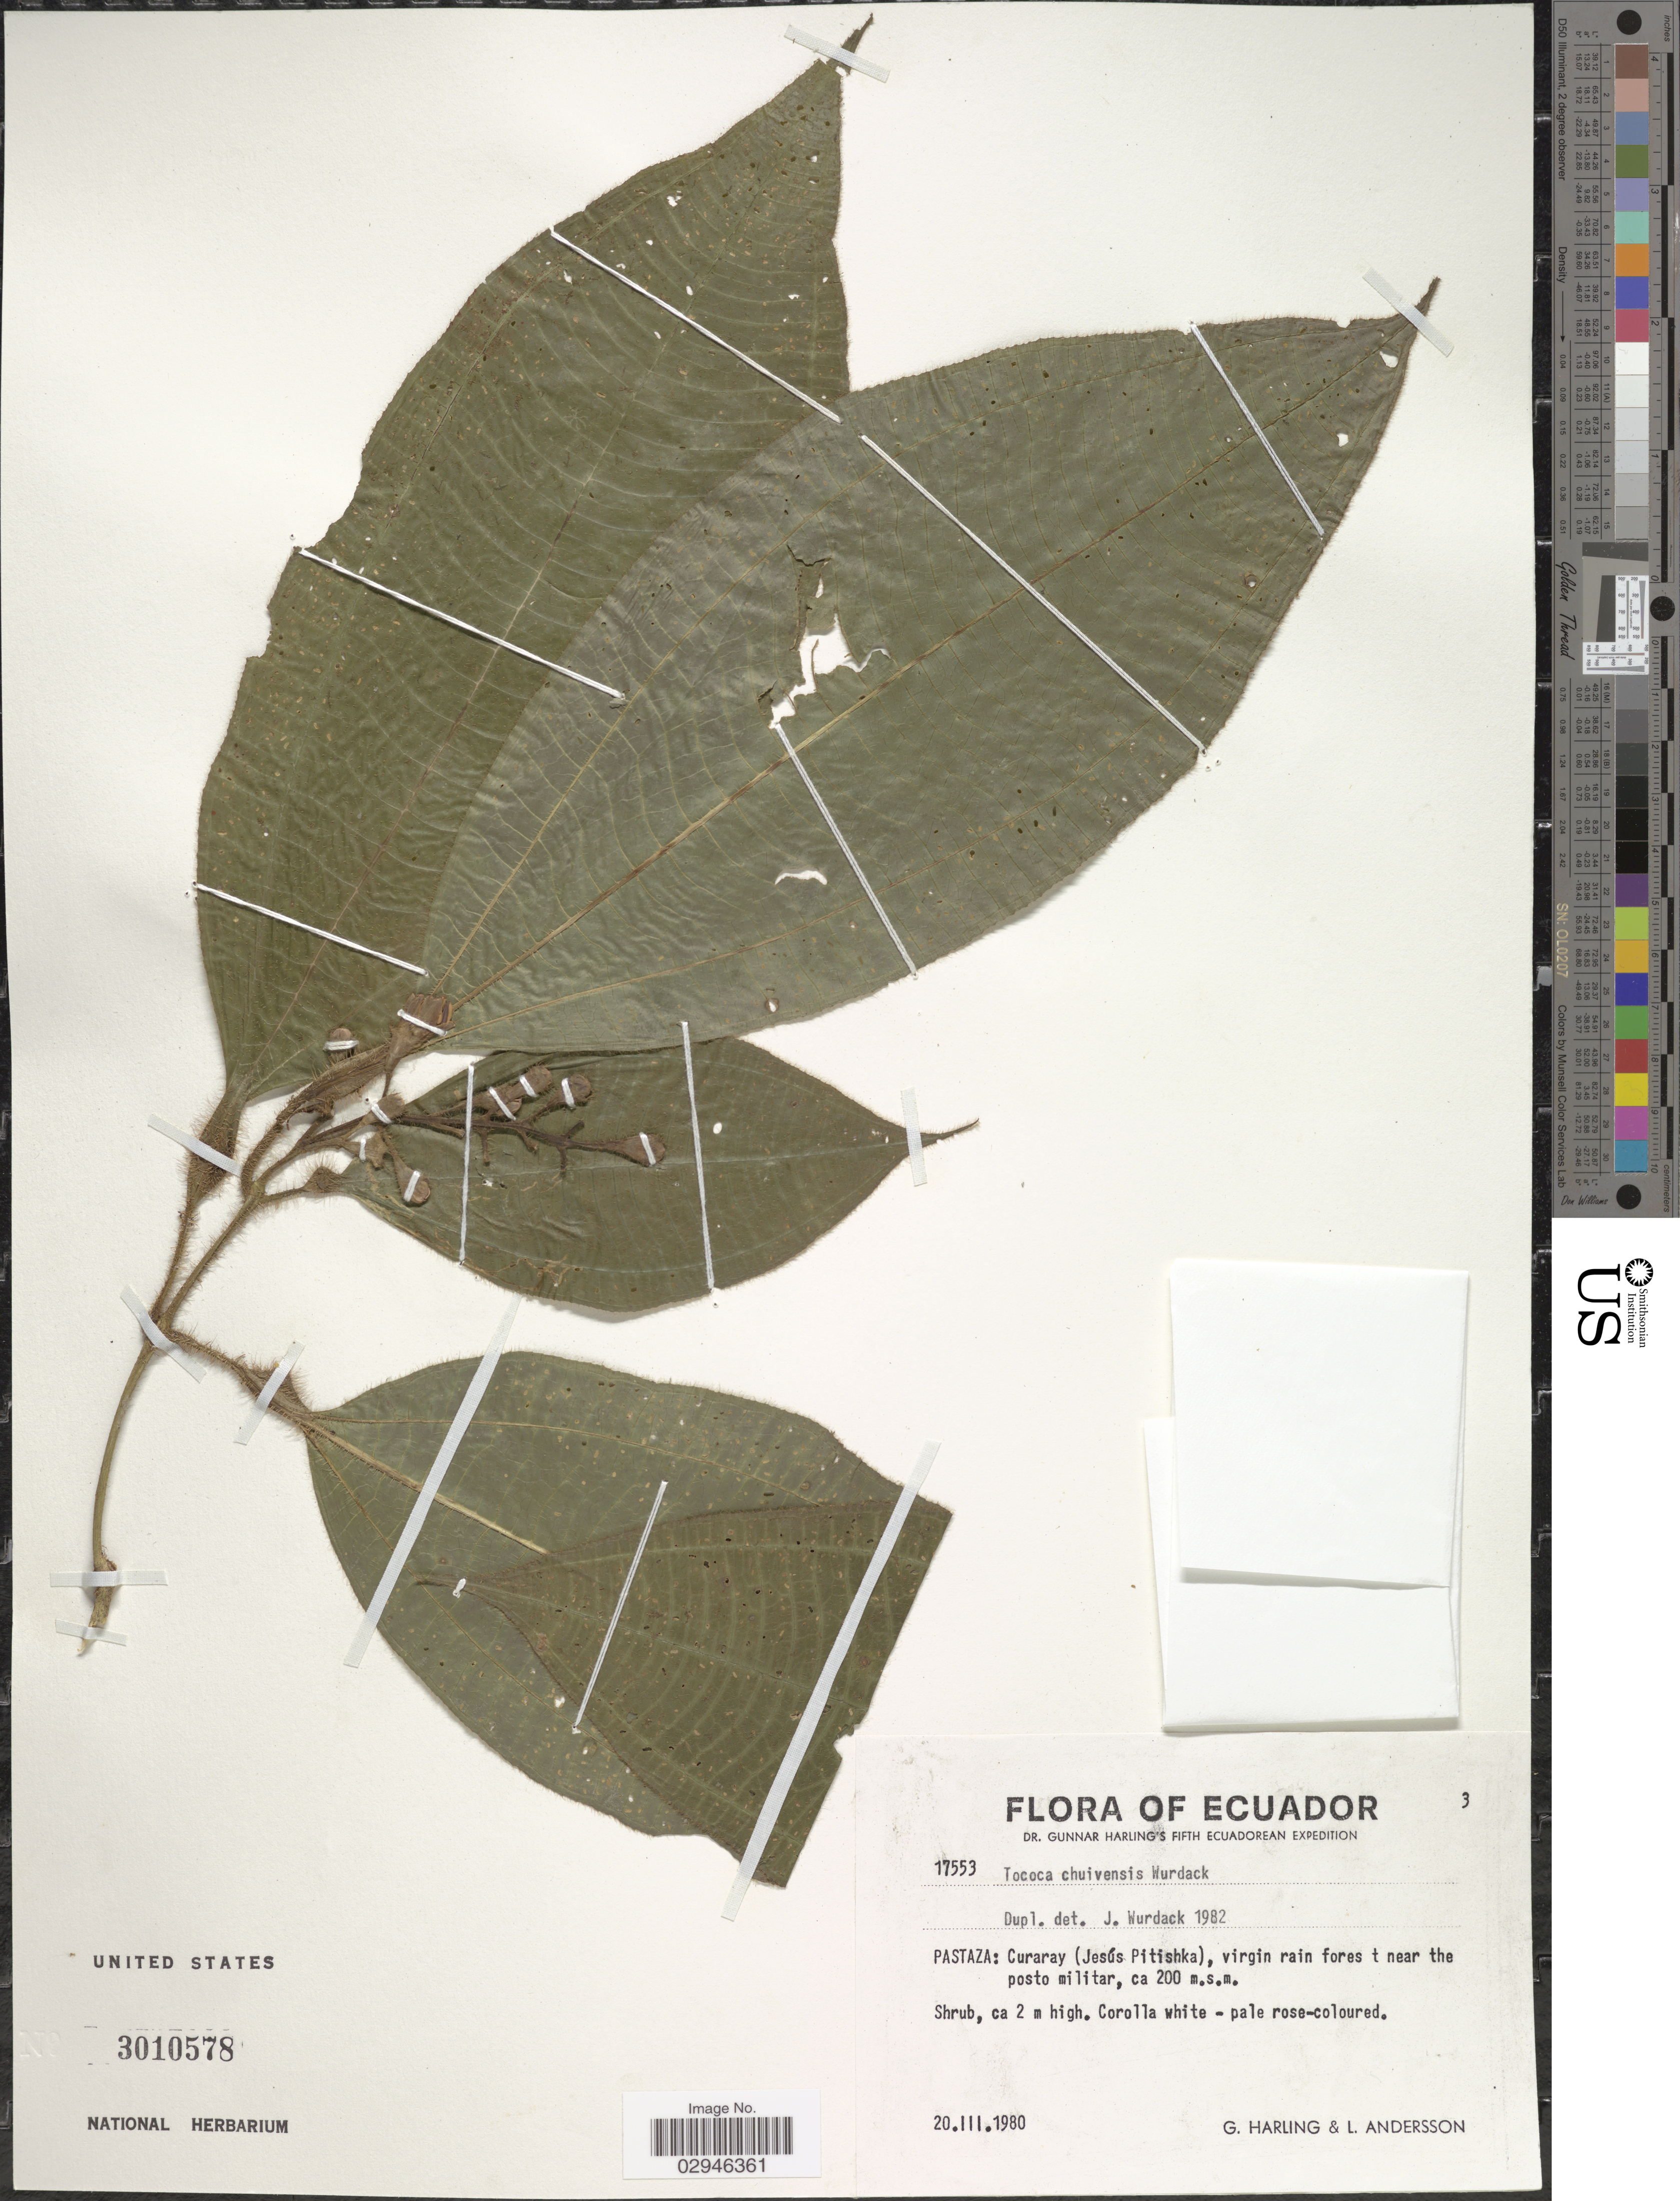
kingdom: Plantae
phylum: Tracheophyta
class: Magnoliopsida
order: Myrtales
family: Melastomataceae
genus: Tococa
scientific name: Tococa chuivensis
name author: Wurdack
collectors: G. Harling & L. Andersson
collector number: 17553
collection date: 1980-03-20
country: Ecuador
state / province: Pastaza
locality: Curaray (Jesús Pitishka), virgin rain forest near the posto militar.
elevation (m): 200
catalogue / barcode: US 3010578